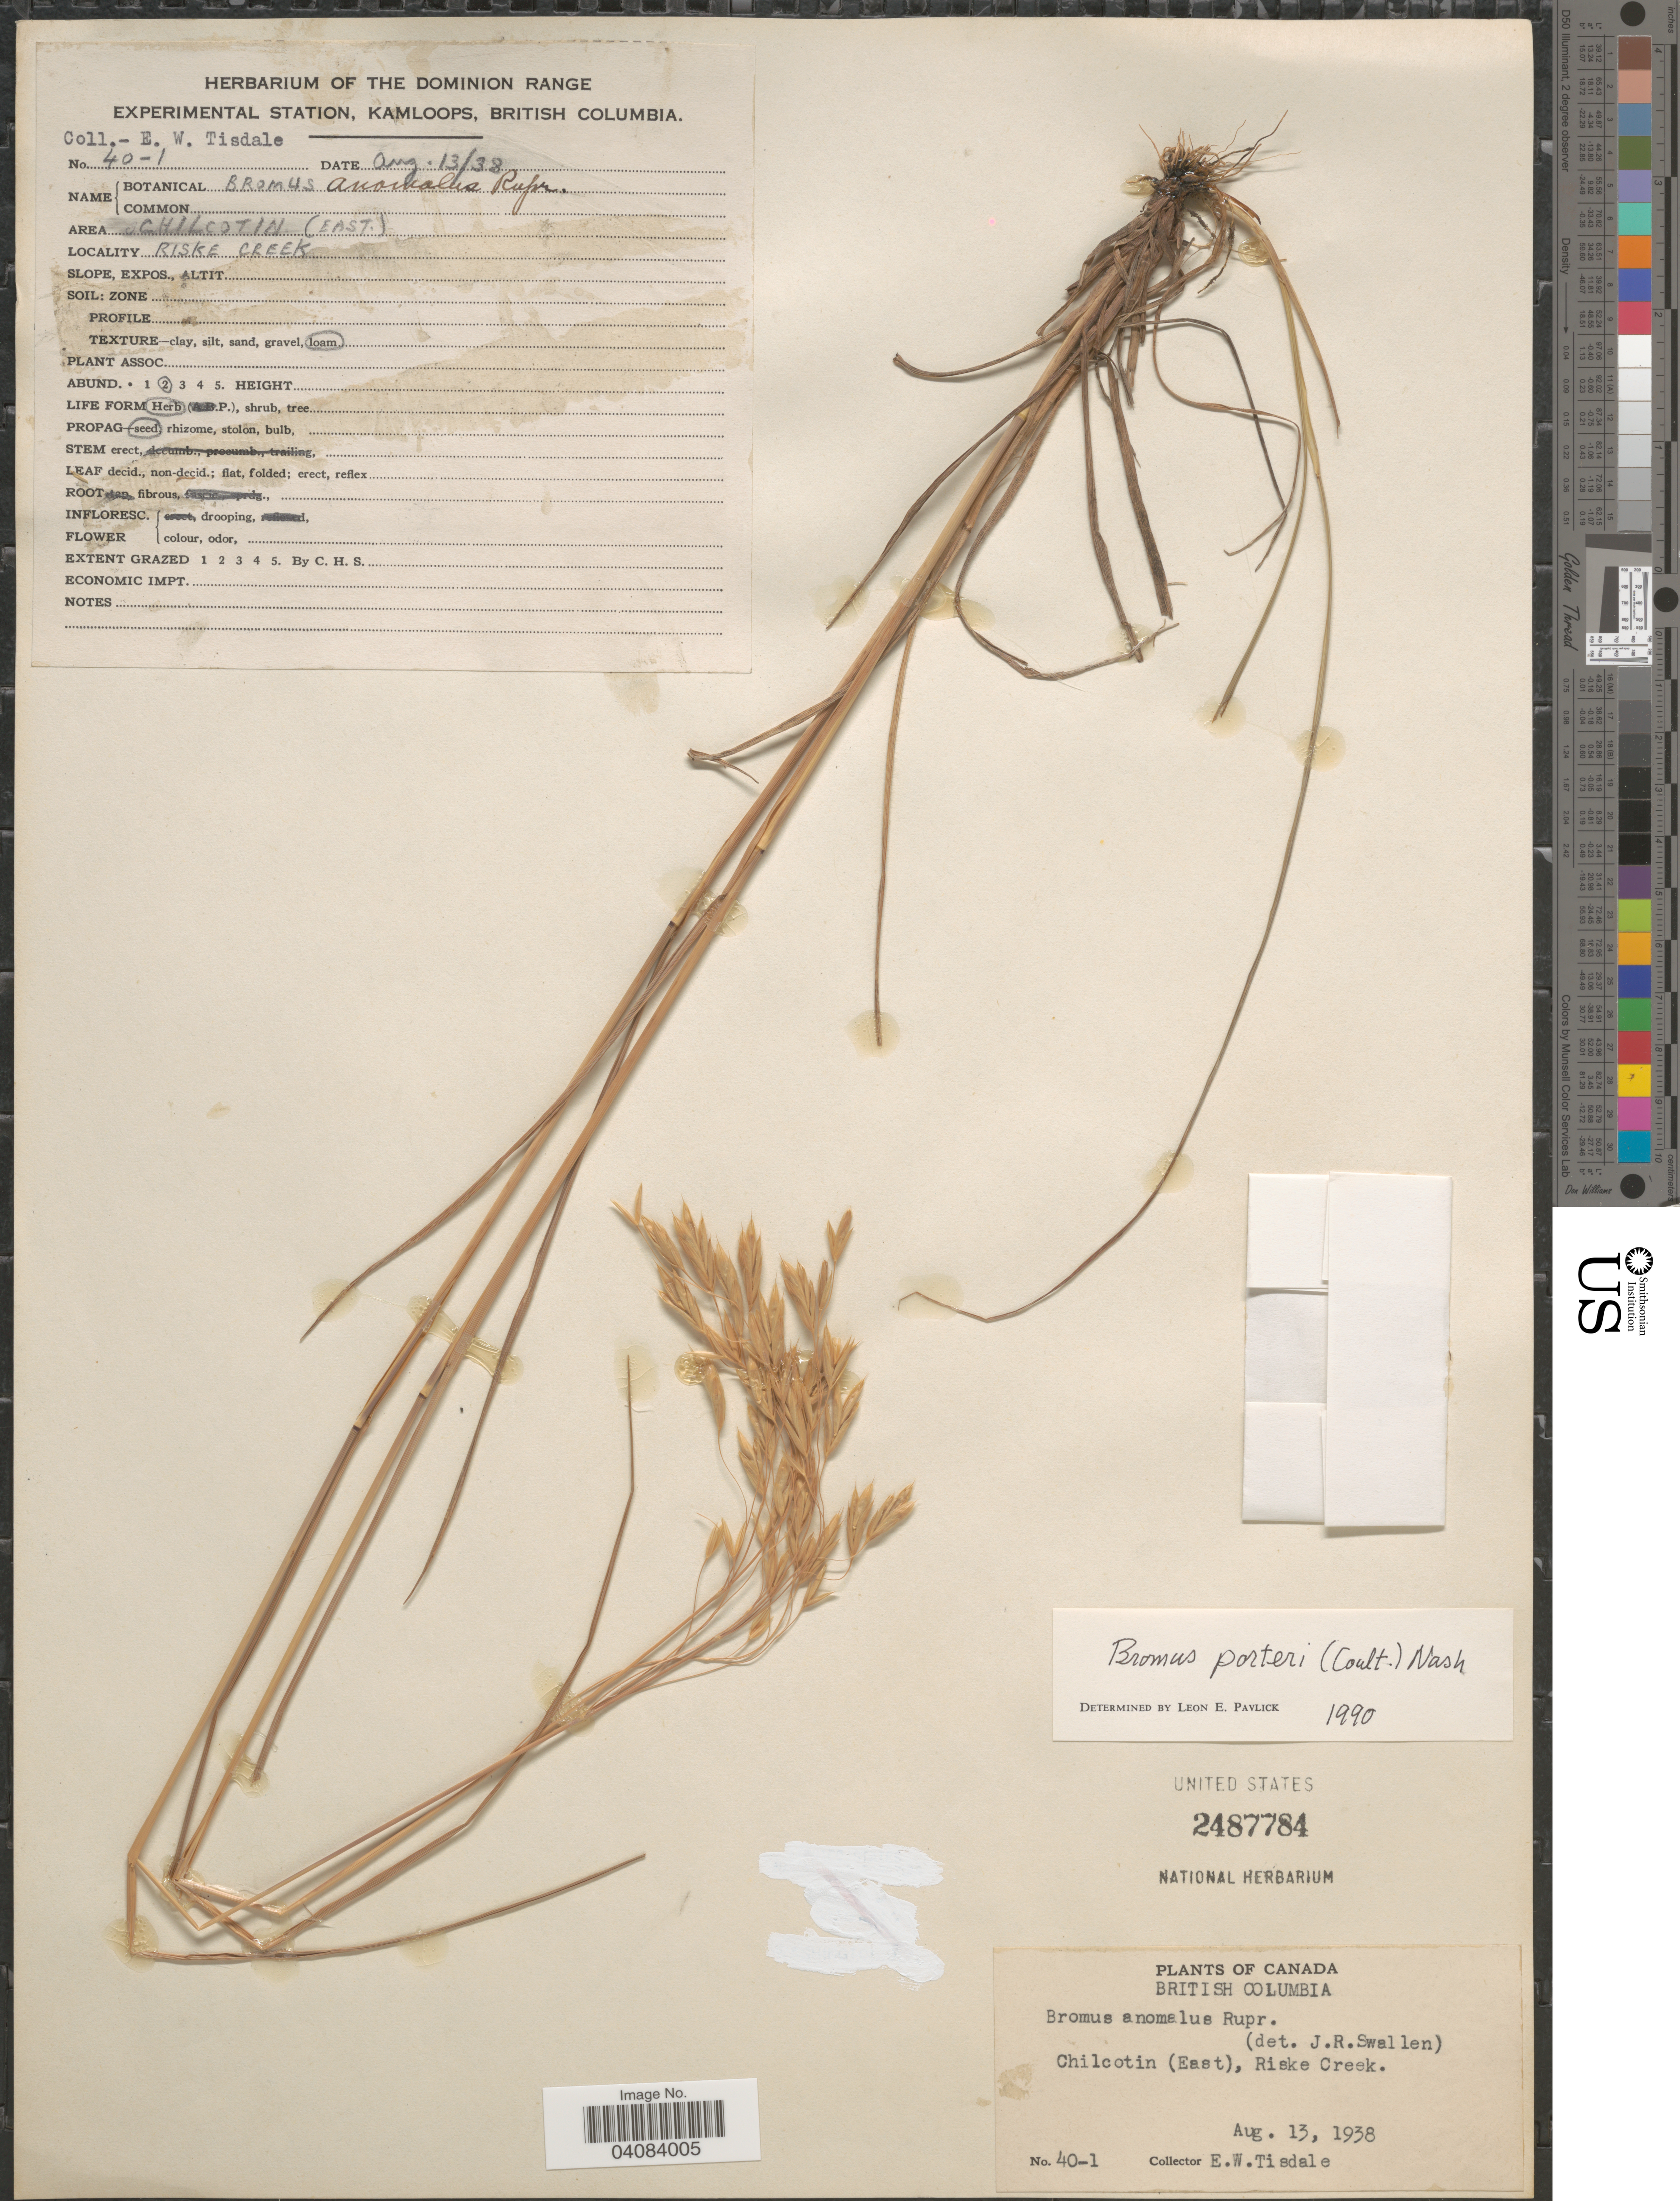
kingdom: Plantae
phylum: Tracheophyta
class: Liliopsida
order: Poales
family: Poaceae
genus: Bromus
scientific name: Bromus porteri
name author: (J.M. Coult.) Nash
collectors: E. Tisdale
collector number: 40-1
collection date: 1938-08-13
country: Canada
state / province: British Columbia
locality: Chilcotin (East), Riske Creek.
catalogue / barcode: US 2487784